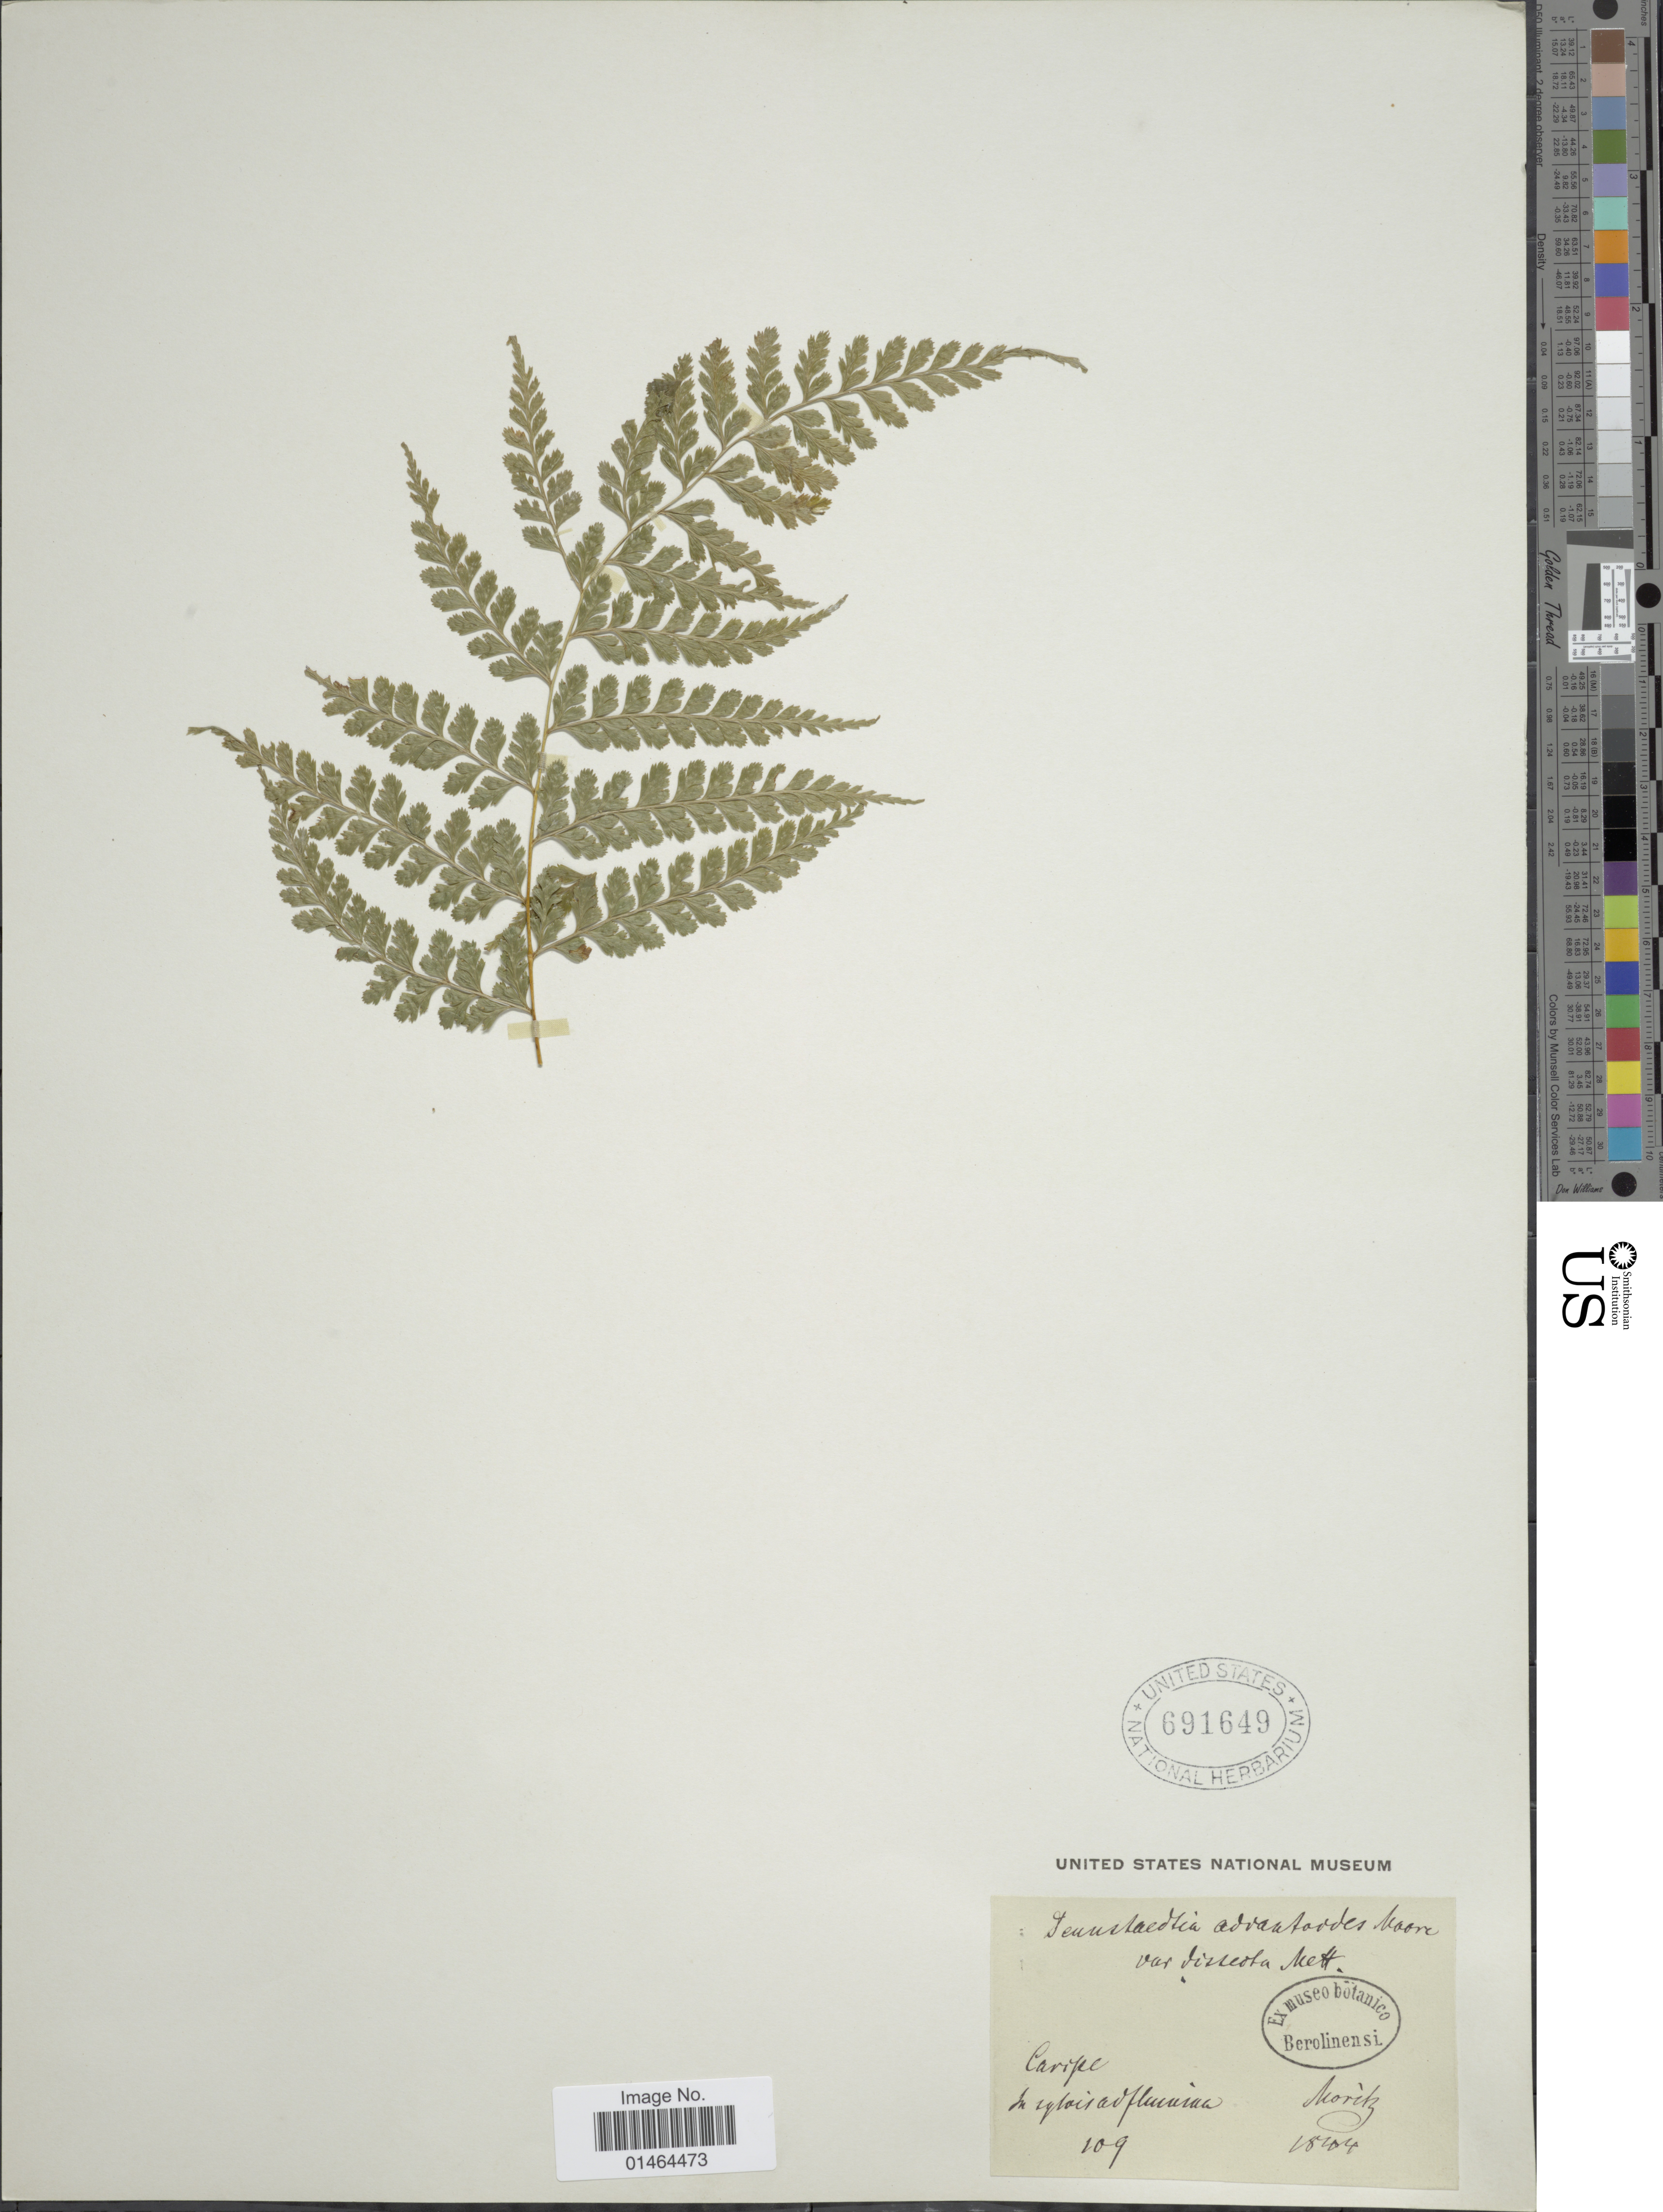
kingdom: Plantae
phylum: Tracheophyta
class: Polypodiopsida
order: Polypodiales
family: Dennstaedtiaceae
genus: Dennstaedtia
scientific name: Dennstaedtia bipinnata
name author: (Cav.) Maxon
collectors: Moritz, --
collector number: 109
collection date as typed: Transcribed d/m/y: 18/10/4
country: Venezuela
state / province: Monagas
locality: Caripe. In sylvis ad fluviam.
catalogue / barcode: US 691649